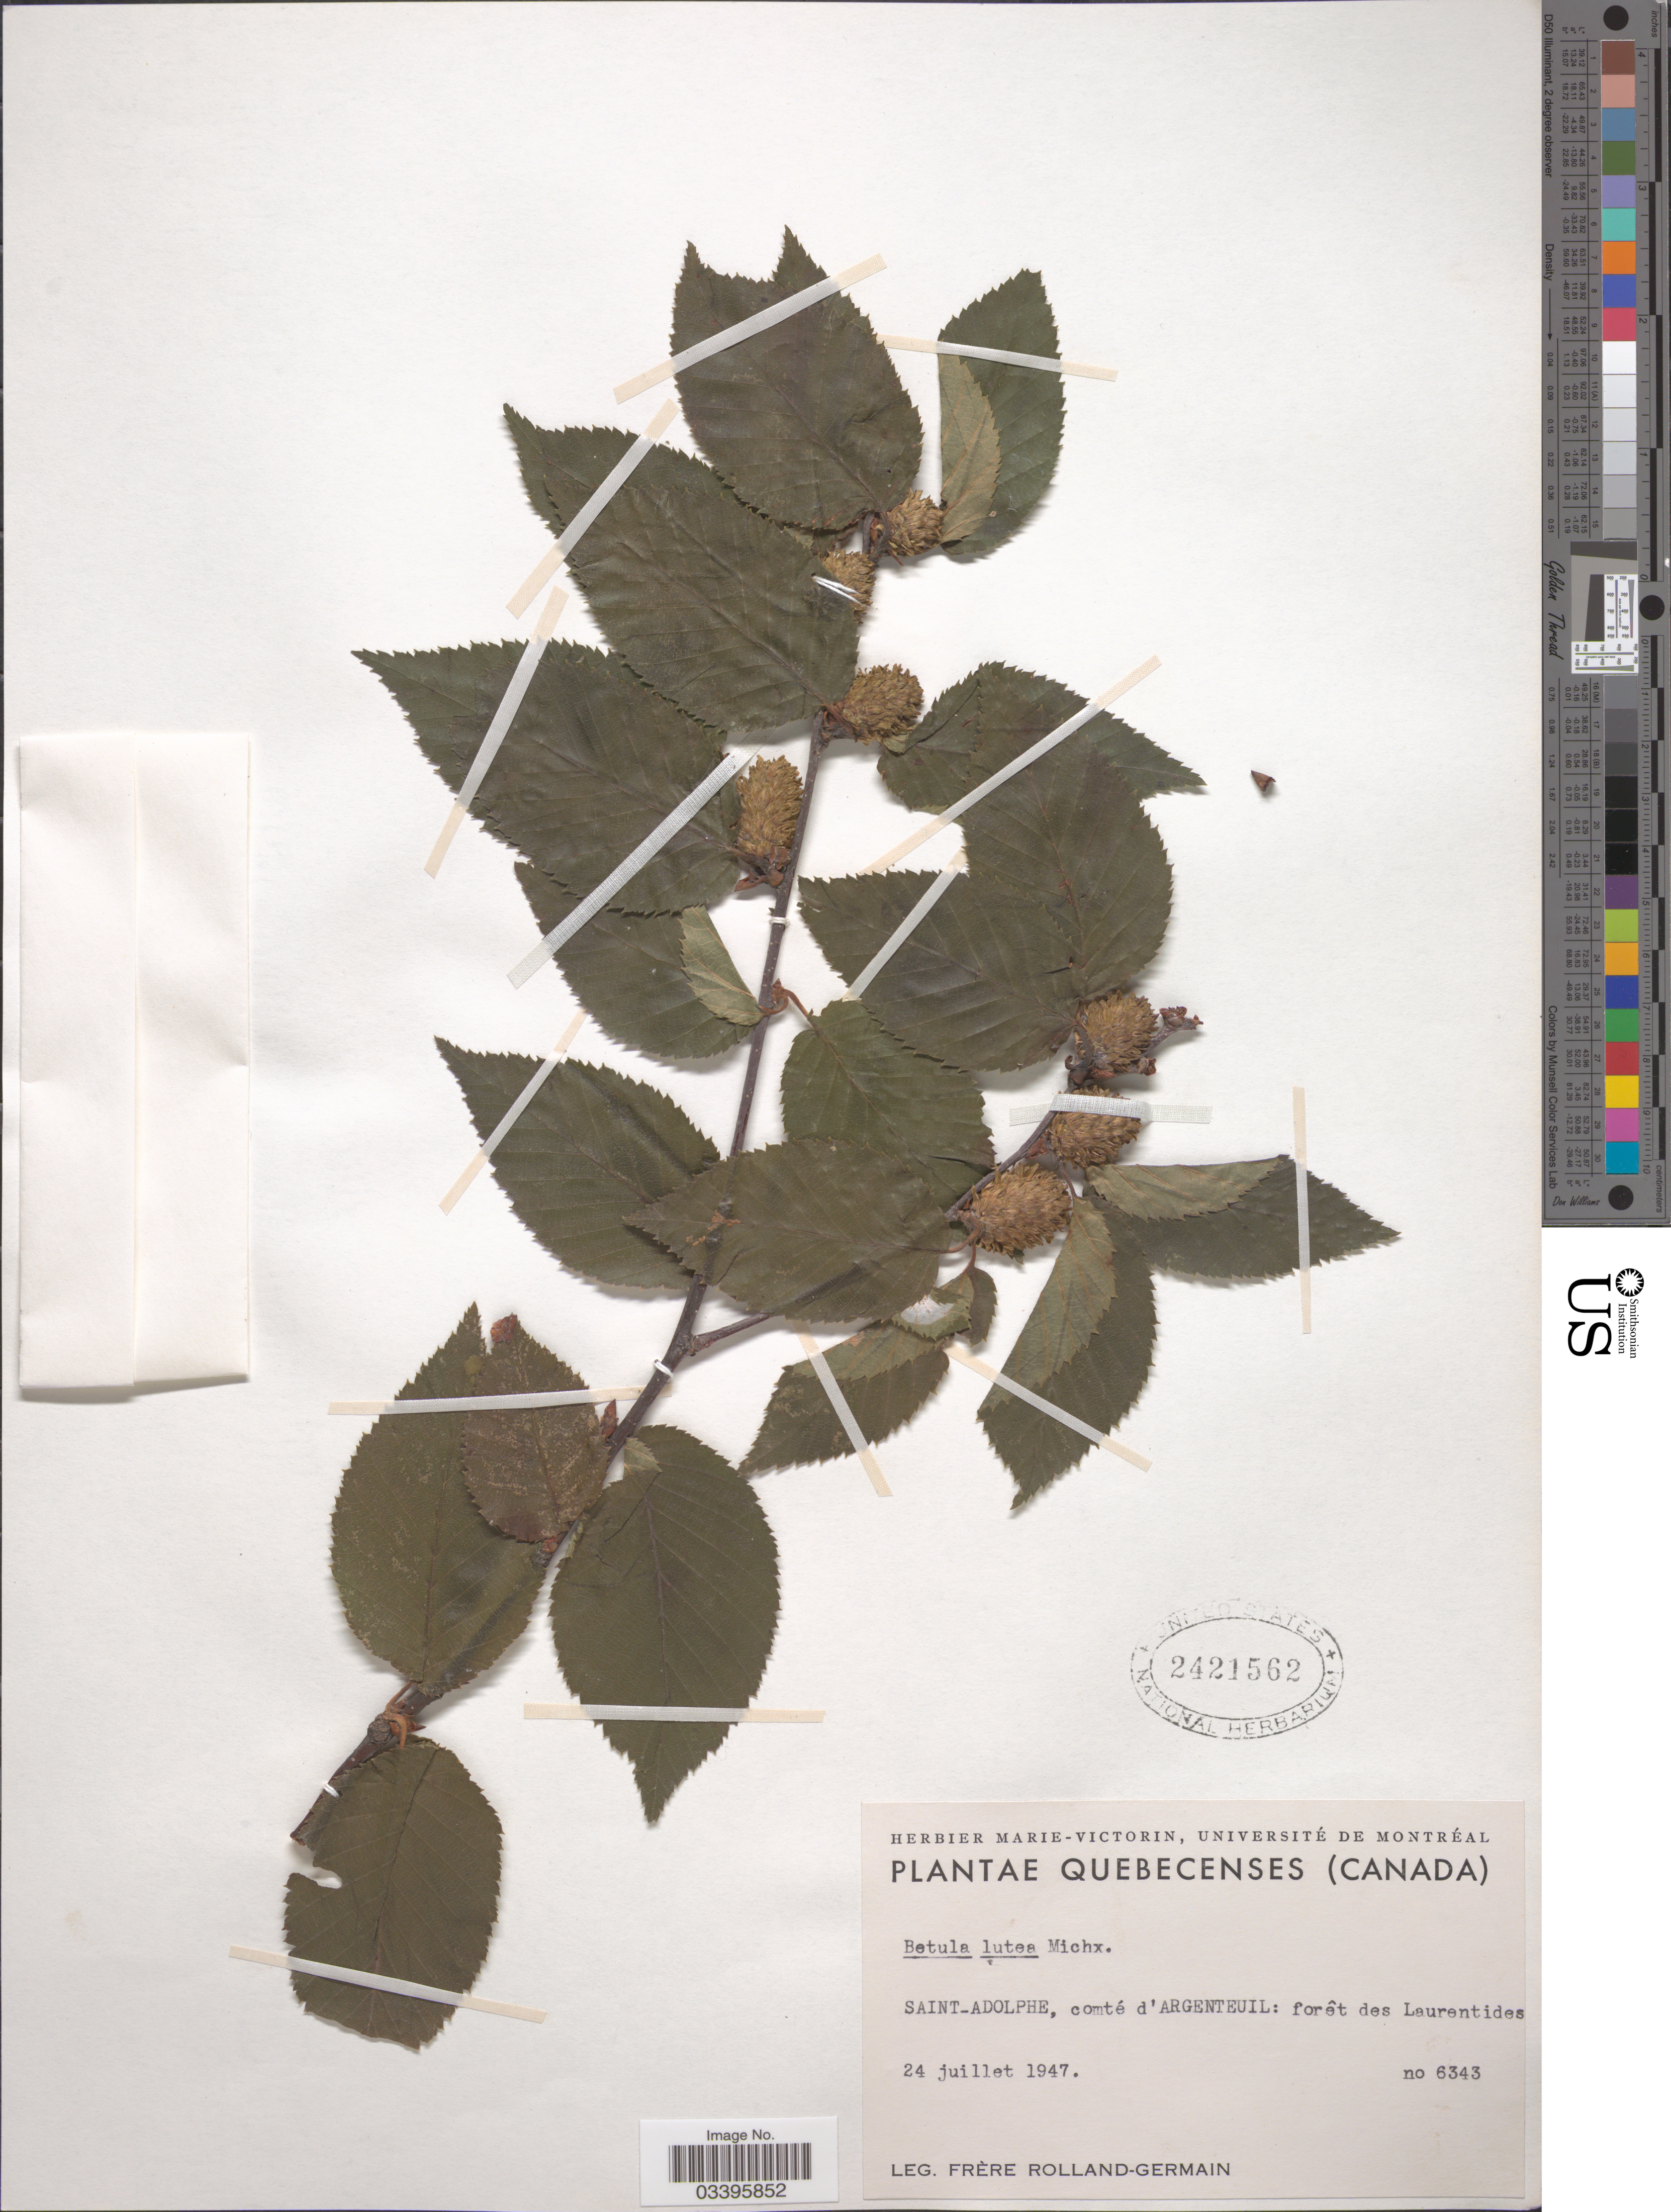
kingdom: Plantae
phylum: Tracheophyta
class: Magnoliopsida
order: Fagales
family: Betulaceae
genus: Betula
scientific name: Betula lutea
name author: F. Michx.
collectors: Rolland-Germain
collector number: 6343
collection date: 1947-07-24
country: Canada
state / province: Quebec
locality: Saint-Adolphe, comté d'Argenteuil: forêt des Laurentides.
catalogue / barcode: US 2421562